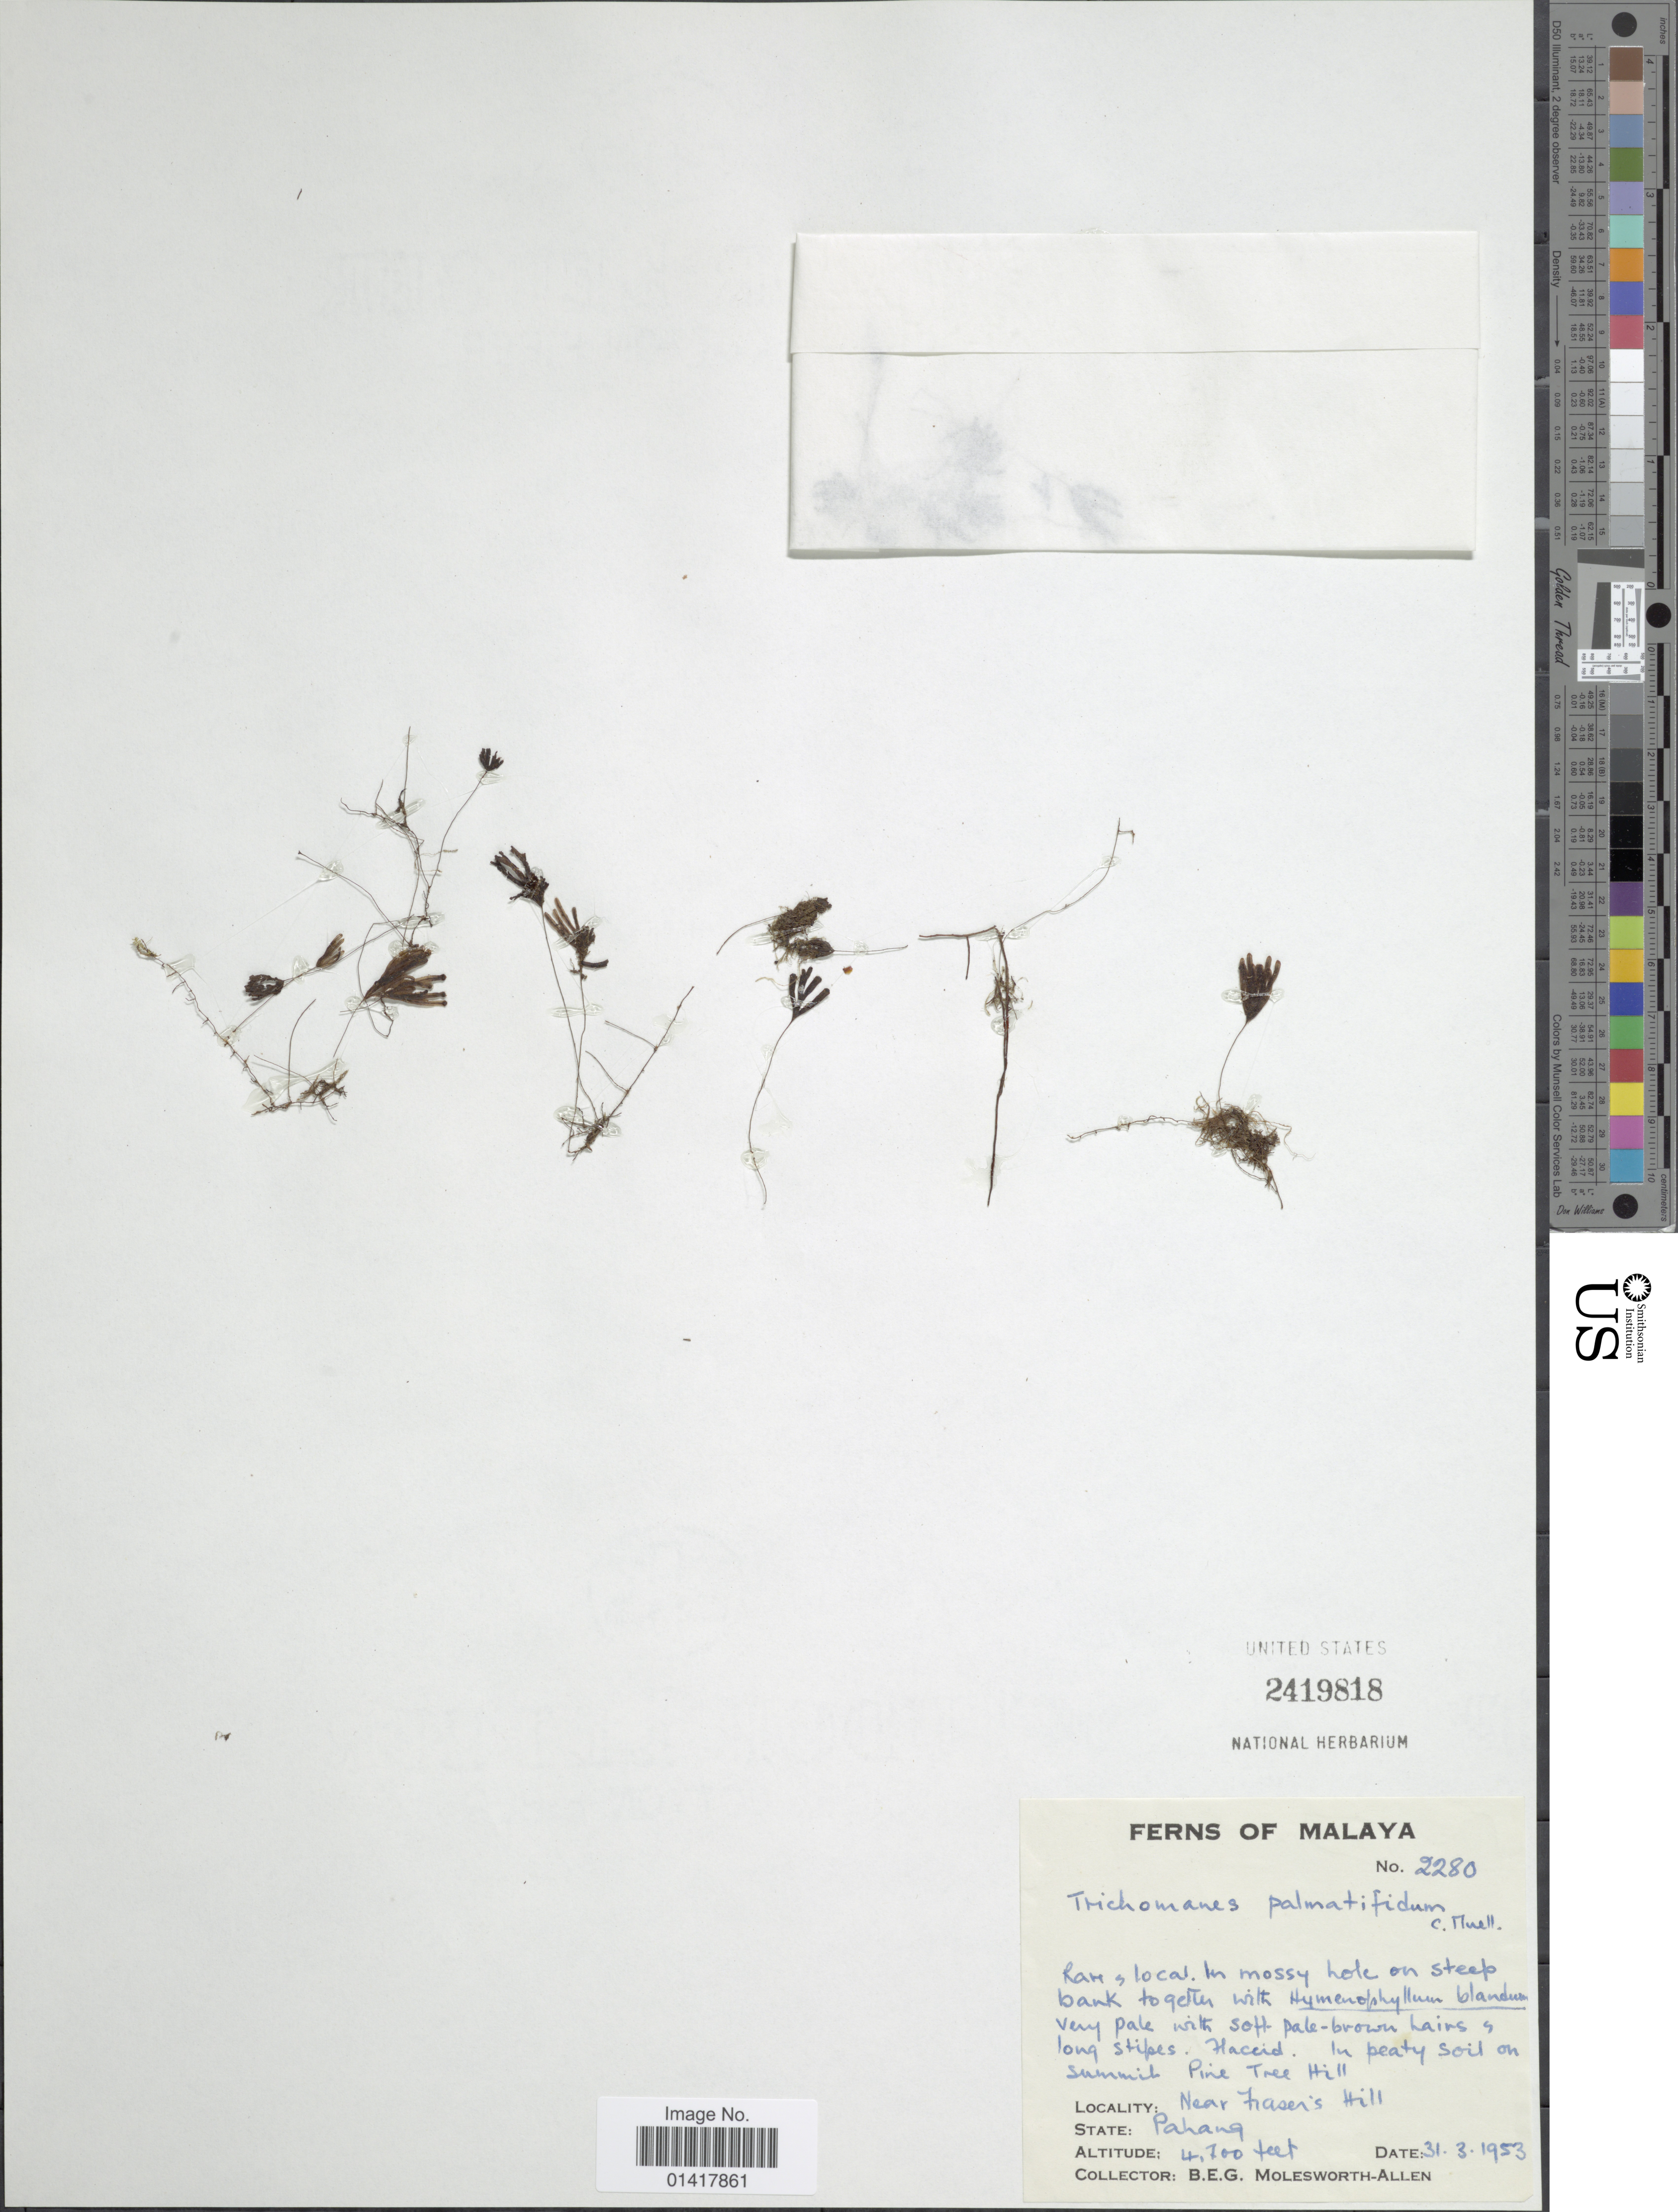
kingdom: Plantae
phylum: Tracheophyta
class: Polypodiopsida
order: Hymenophyllales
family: Hymenophyllaceae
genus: Hymenophyllum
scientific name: Hymenophyllum palmatifidum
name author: (K. Müller) Ebihara & K. Iwats.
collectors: B. E. G. Molesworth-Allen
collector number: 2280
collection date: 1953-03-31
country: Malaysia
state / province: Pahang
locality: Near Fraser's Hill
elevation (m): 1433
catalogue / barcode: US 2419818